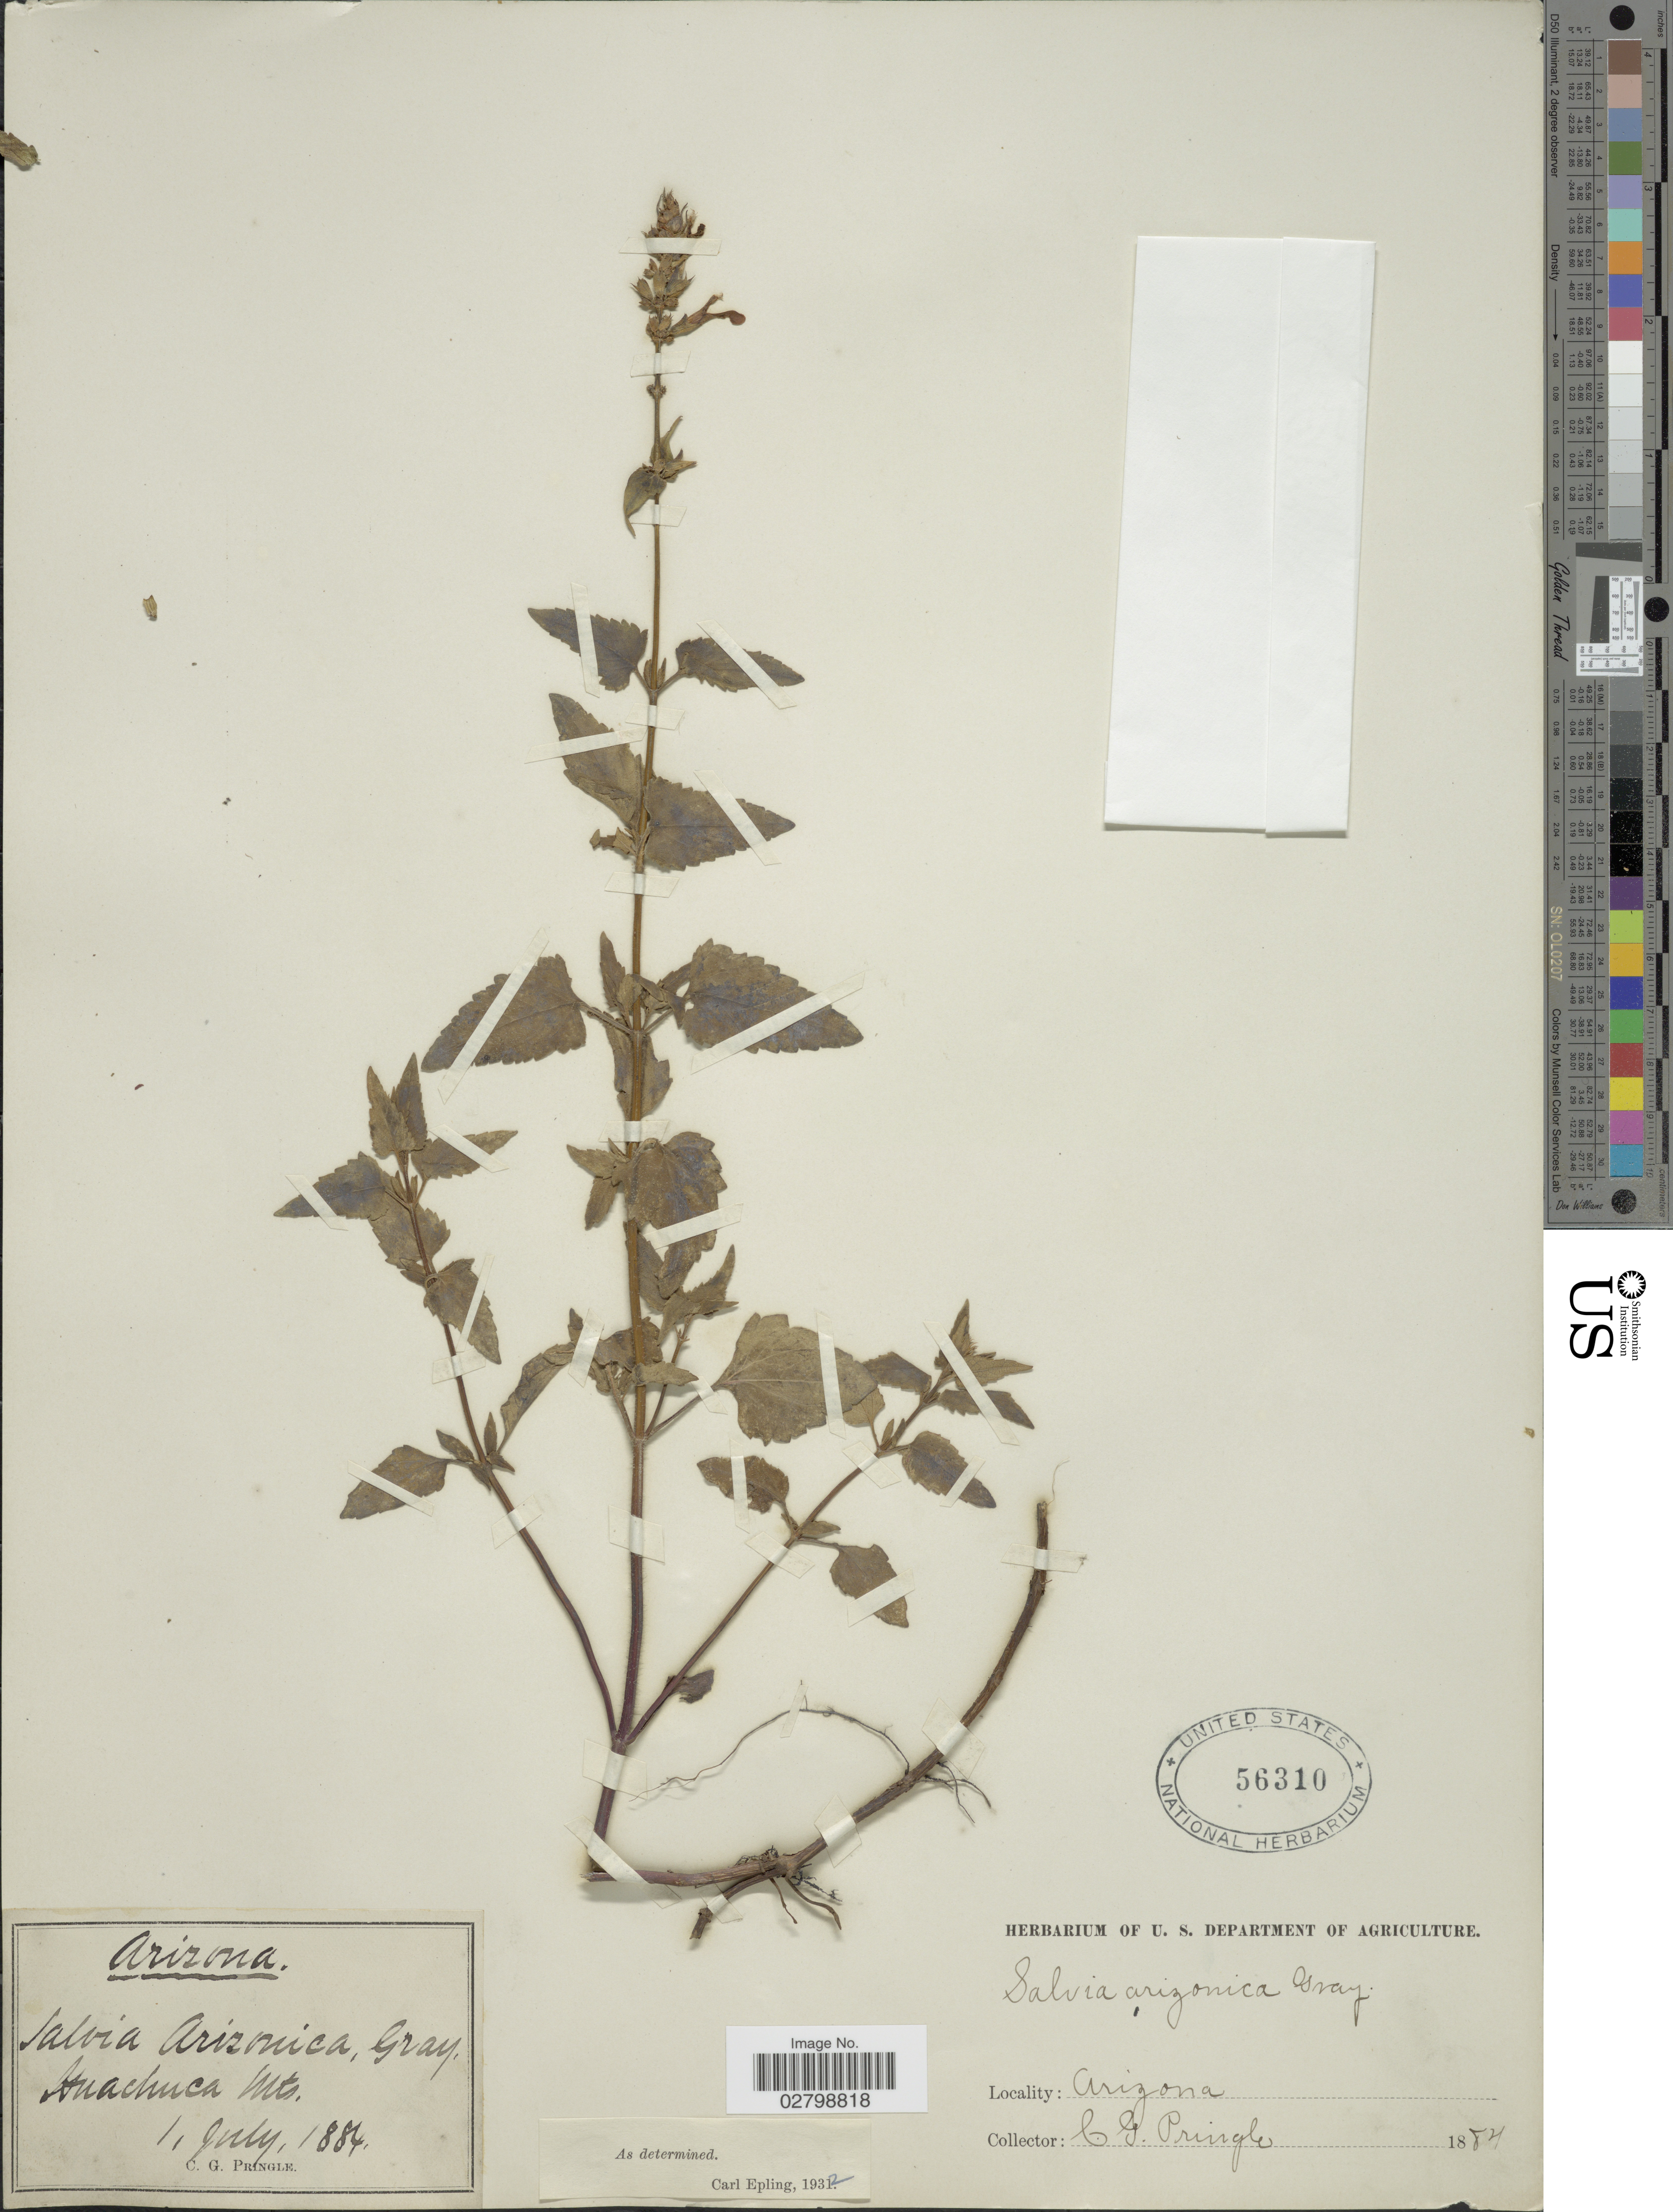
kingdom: Plantae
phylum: Tracheophyta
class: Magnoliopsida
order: Lamiales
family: Lamiaceae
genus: Salvia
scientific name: Salvia arizonica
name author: A. Gray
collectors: C. G. Pringle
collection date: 1884-07-01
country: United States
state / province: Arizona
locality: Huachuca Mts.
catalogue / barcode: US 56310